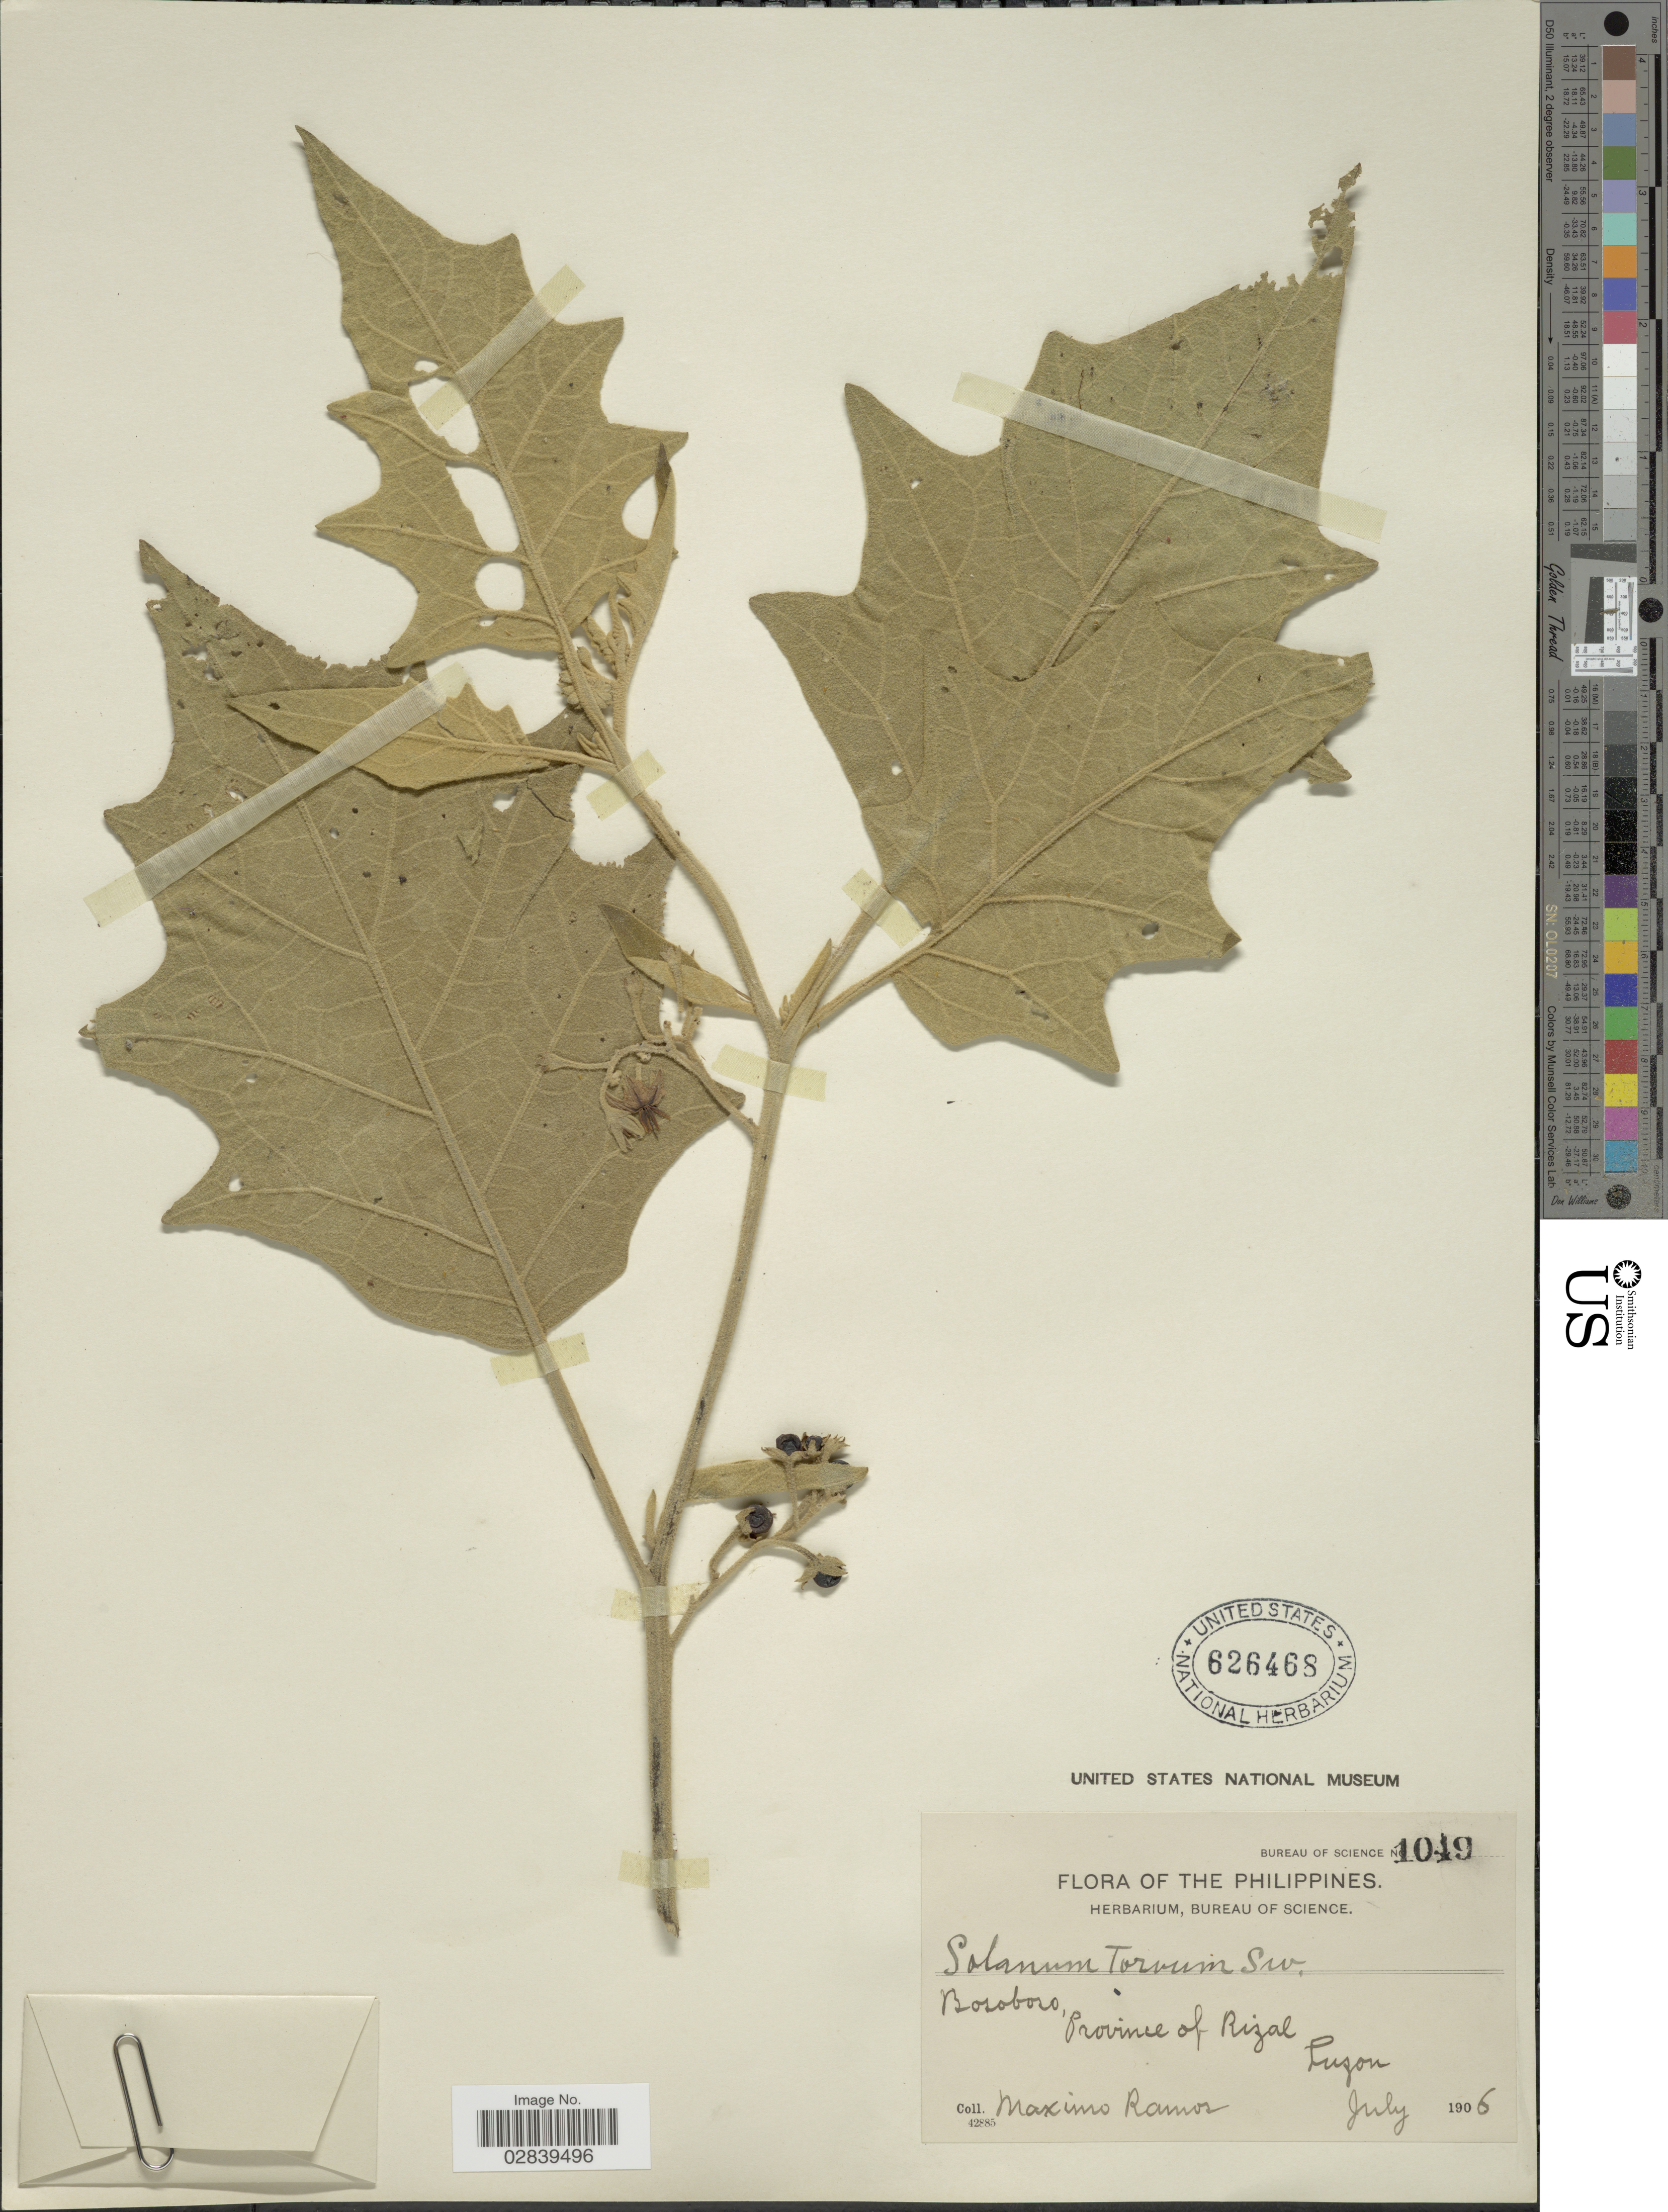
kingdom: Plantae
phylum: Tracheophyta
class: Magnoliopsida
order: Solanales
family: Solanaceae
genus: Solanum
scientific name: Solanum torvum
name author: Sw.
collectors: M. Ramos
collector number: Bureau of Science 1049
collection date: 1906-07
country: Philippines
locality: Bosoboso, Province of Rizal, Luzon.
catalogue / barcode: US 626468